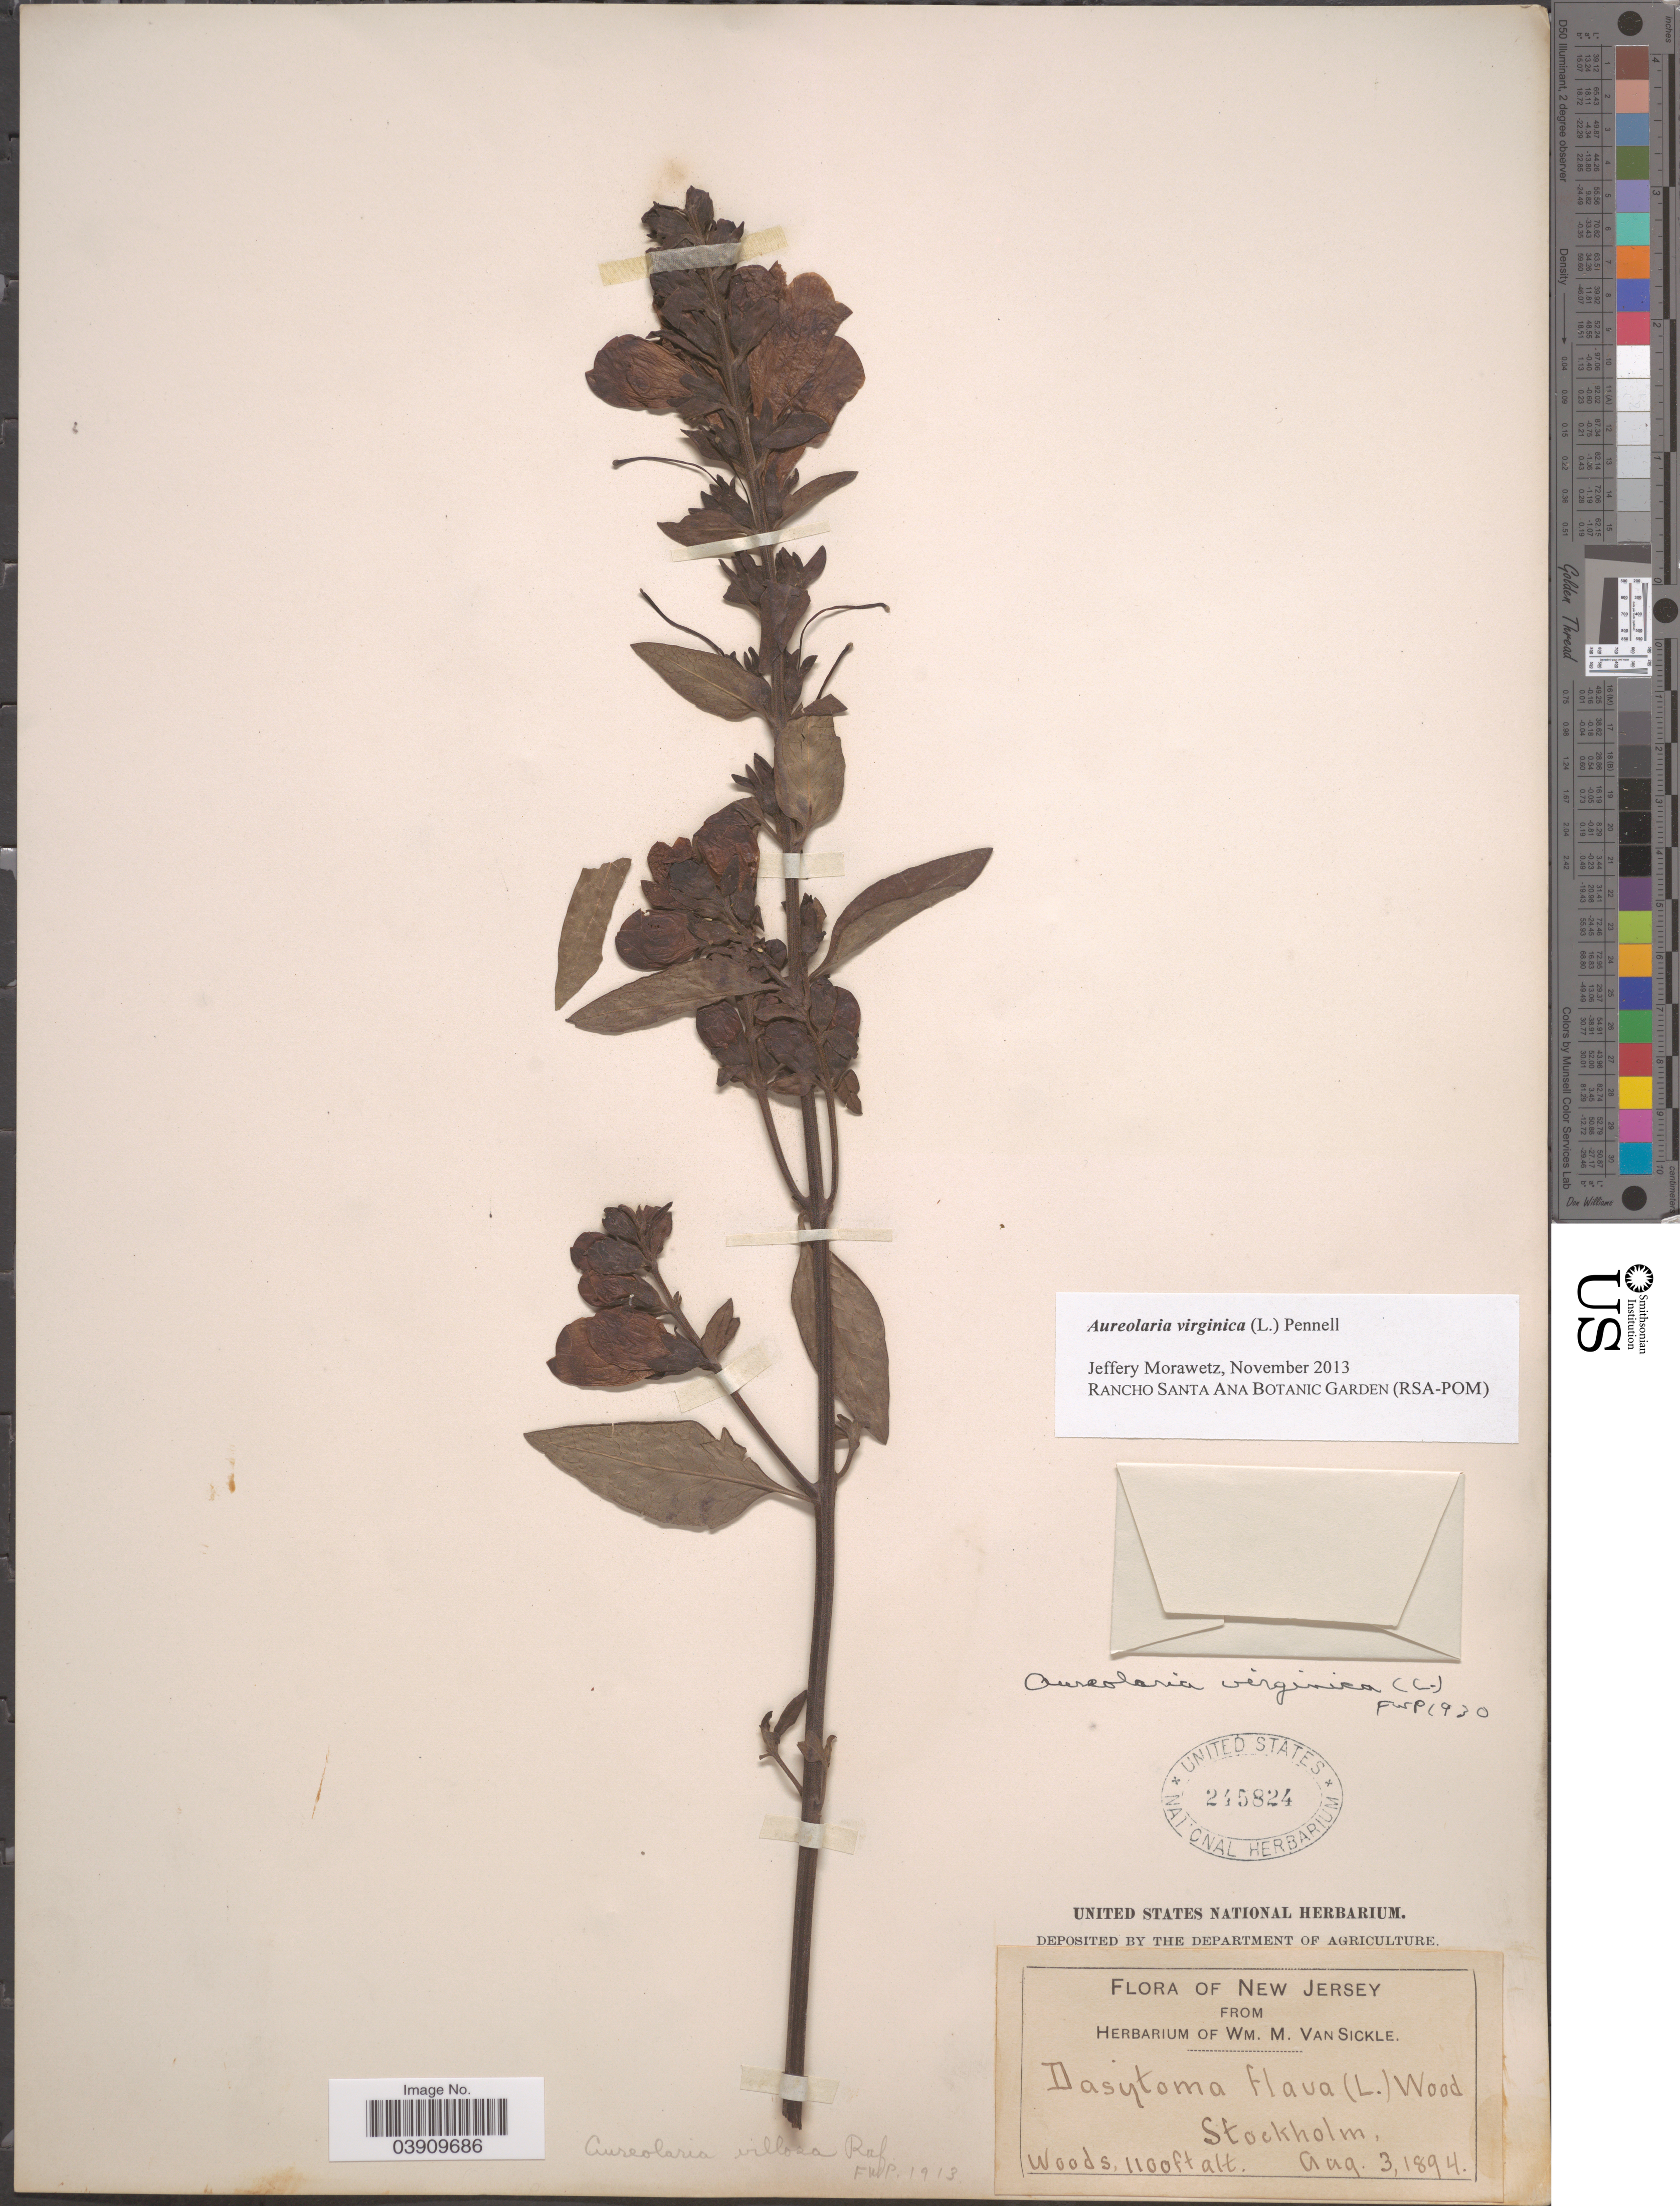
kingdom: Plantae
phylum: Tracheophyta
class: Magnoliopsida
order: Lamiales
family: Orobanchaceae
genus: Aureolaria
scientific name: Aureolaria virginica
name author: (L.) Pennell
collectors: ex herb. Wm. M. Van Sickle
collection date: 1894-08-03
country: United States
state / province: New Jersey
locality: Stockholm.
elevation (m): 335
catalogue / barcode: US 245824